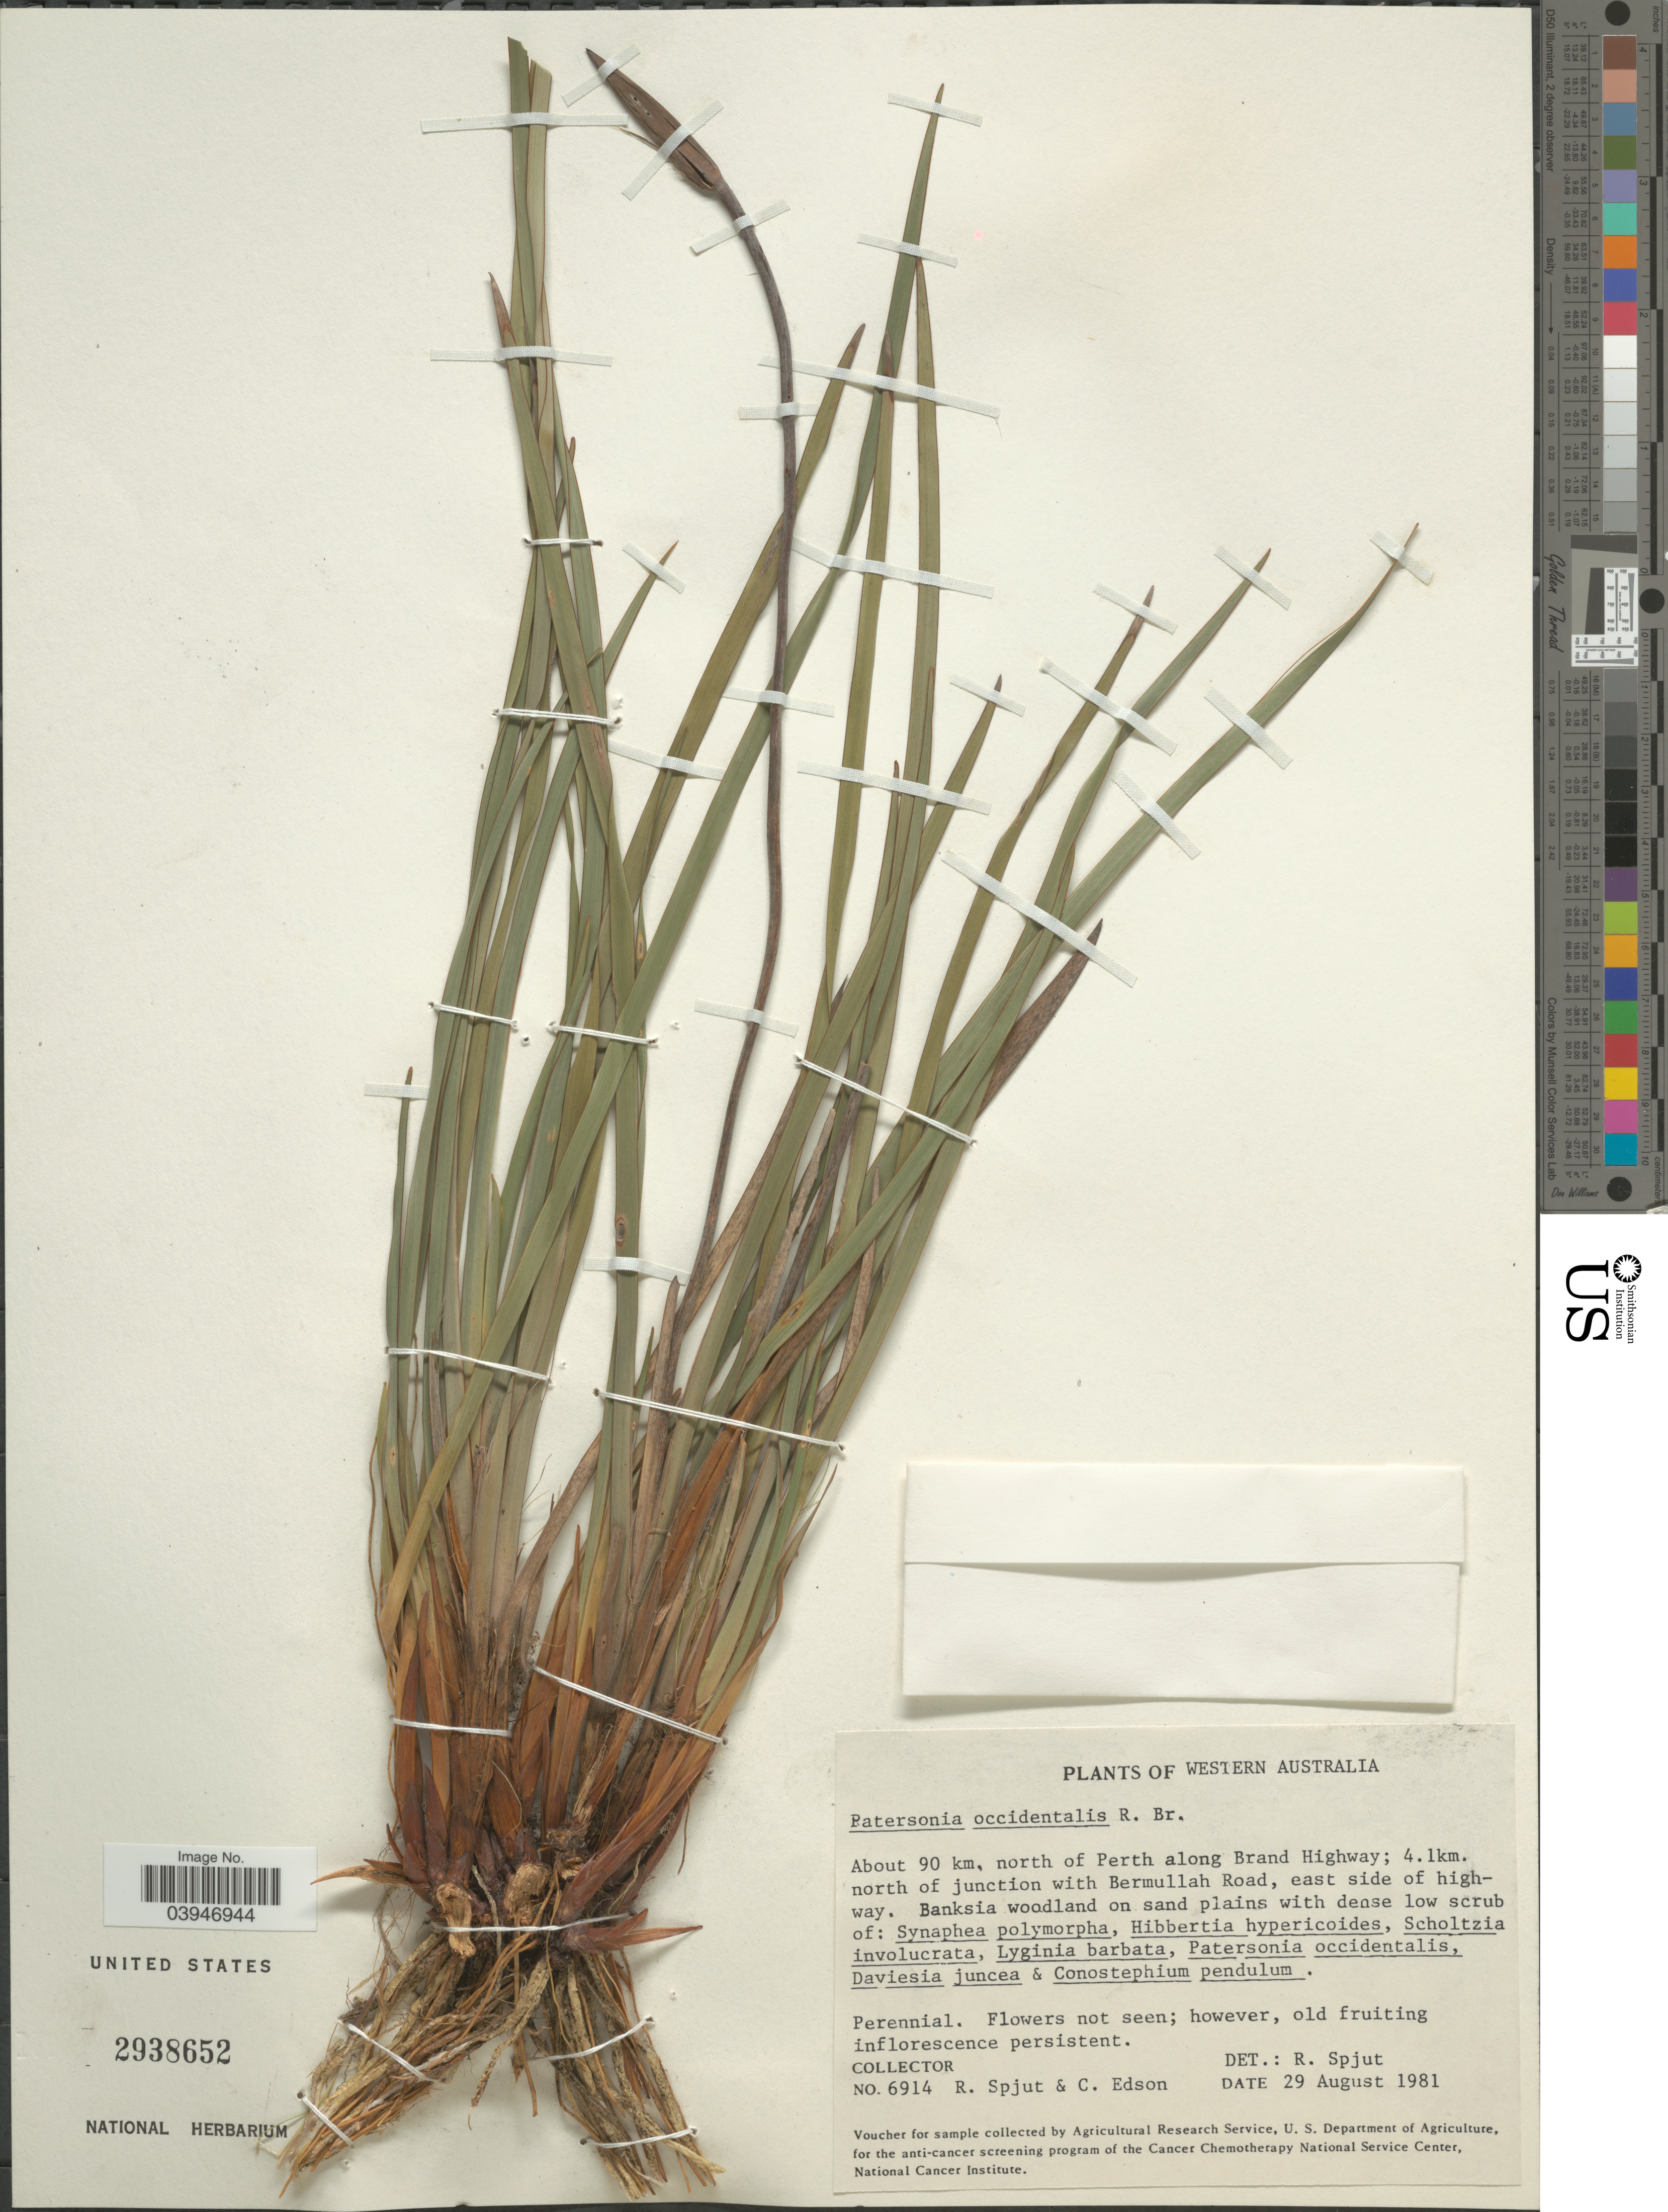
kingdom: Plantae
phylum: Tracheophyta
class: Liliopsida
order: Asparagales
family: Iridaceae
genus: Patersonia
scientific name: Patersonia occidentalis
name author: R. Br.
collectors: R. Spjut & C. Edson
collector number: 6914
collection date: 1981-08-29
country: Australia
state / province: Western Australia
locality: About 90 km. north of Perth along Brand Highway; 4.1 km. north of junction with Bermullah Road, east side of highway.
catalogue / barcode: US 2938652